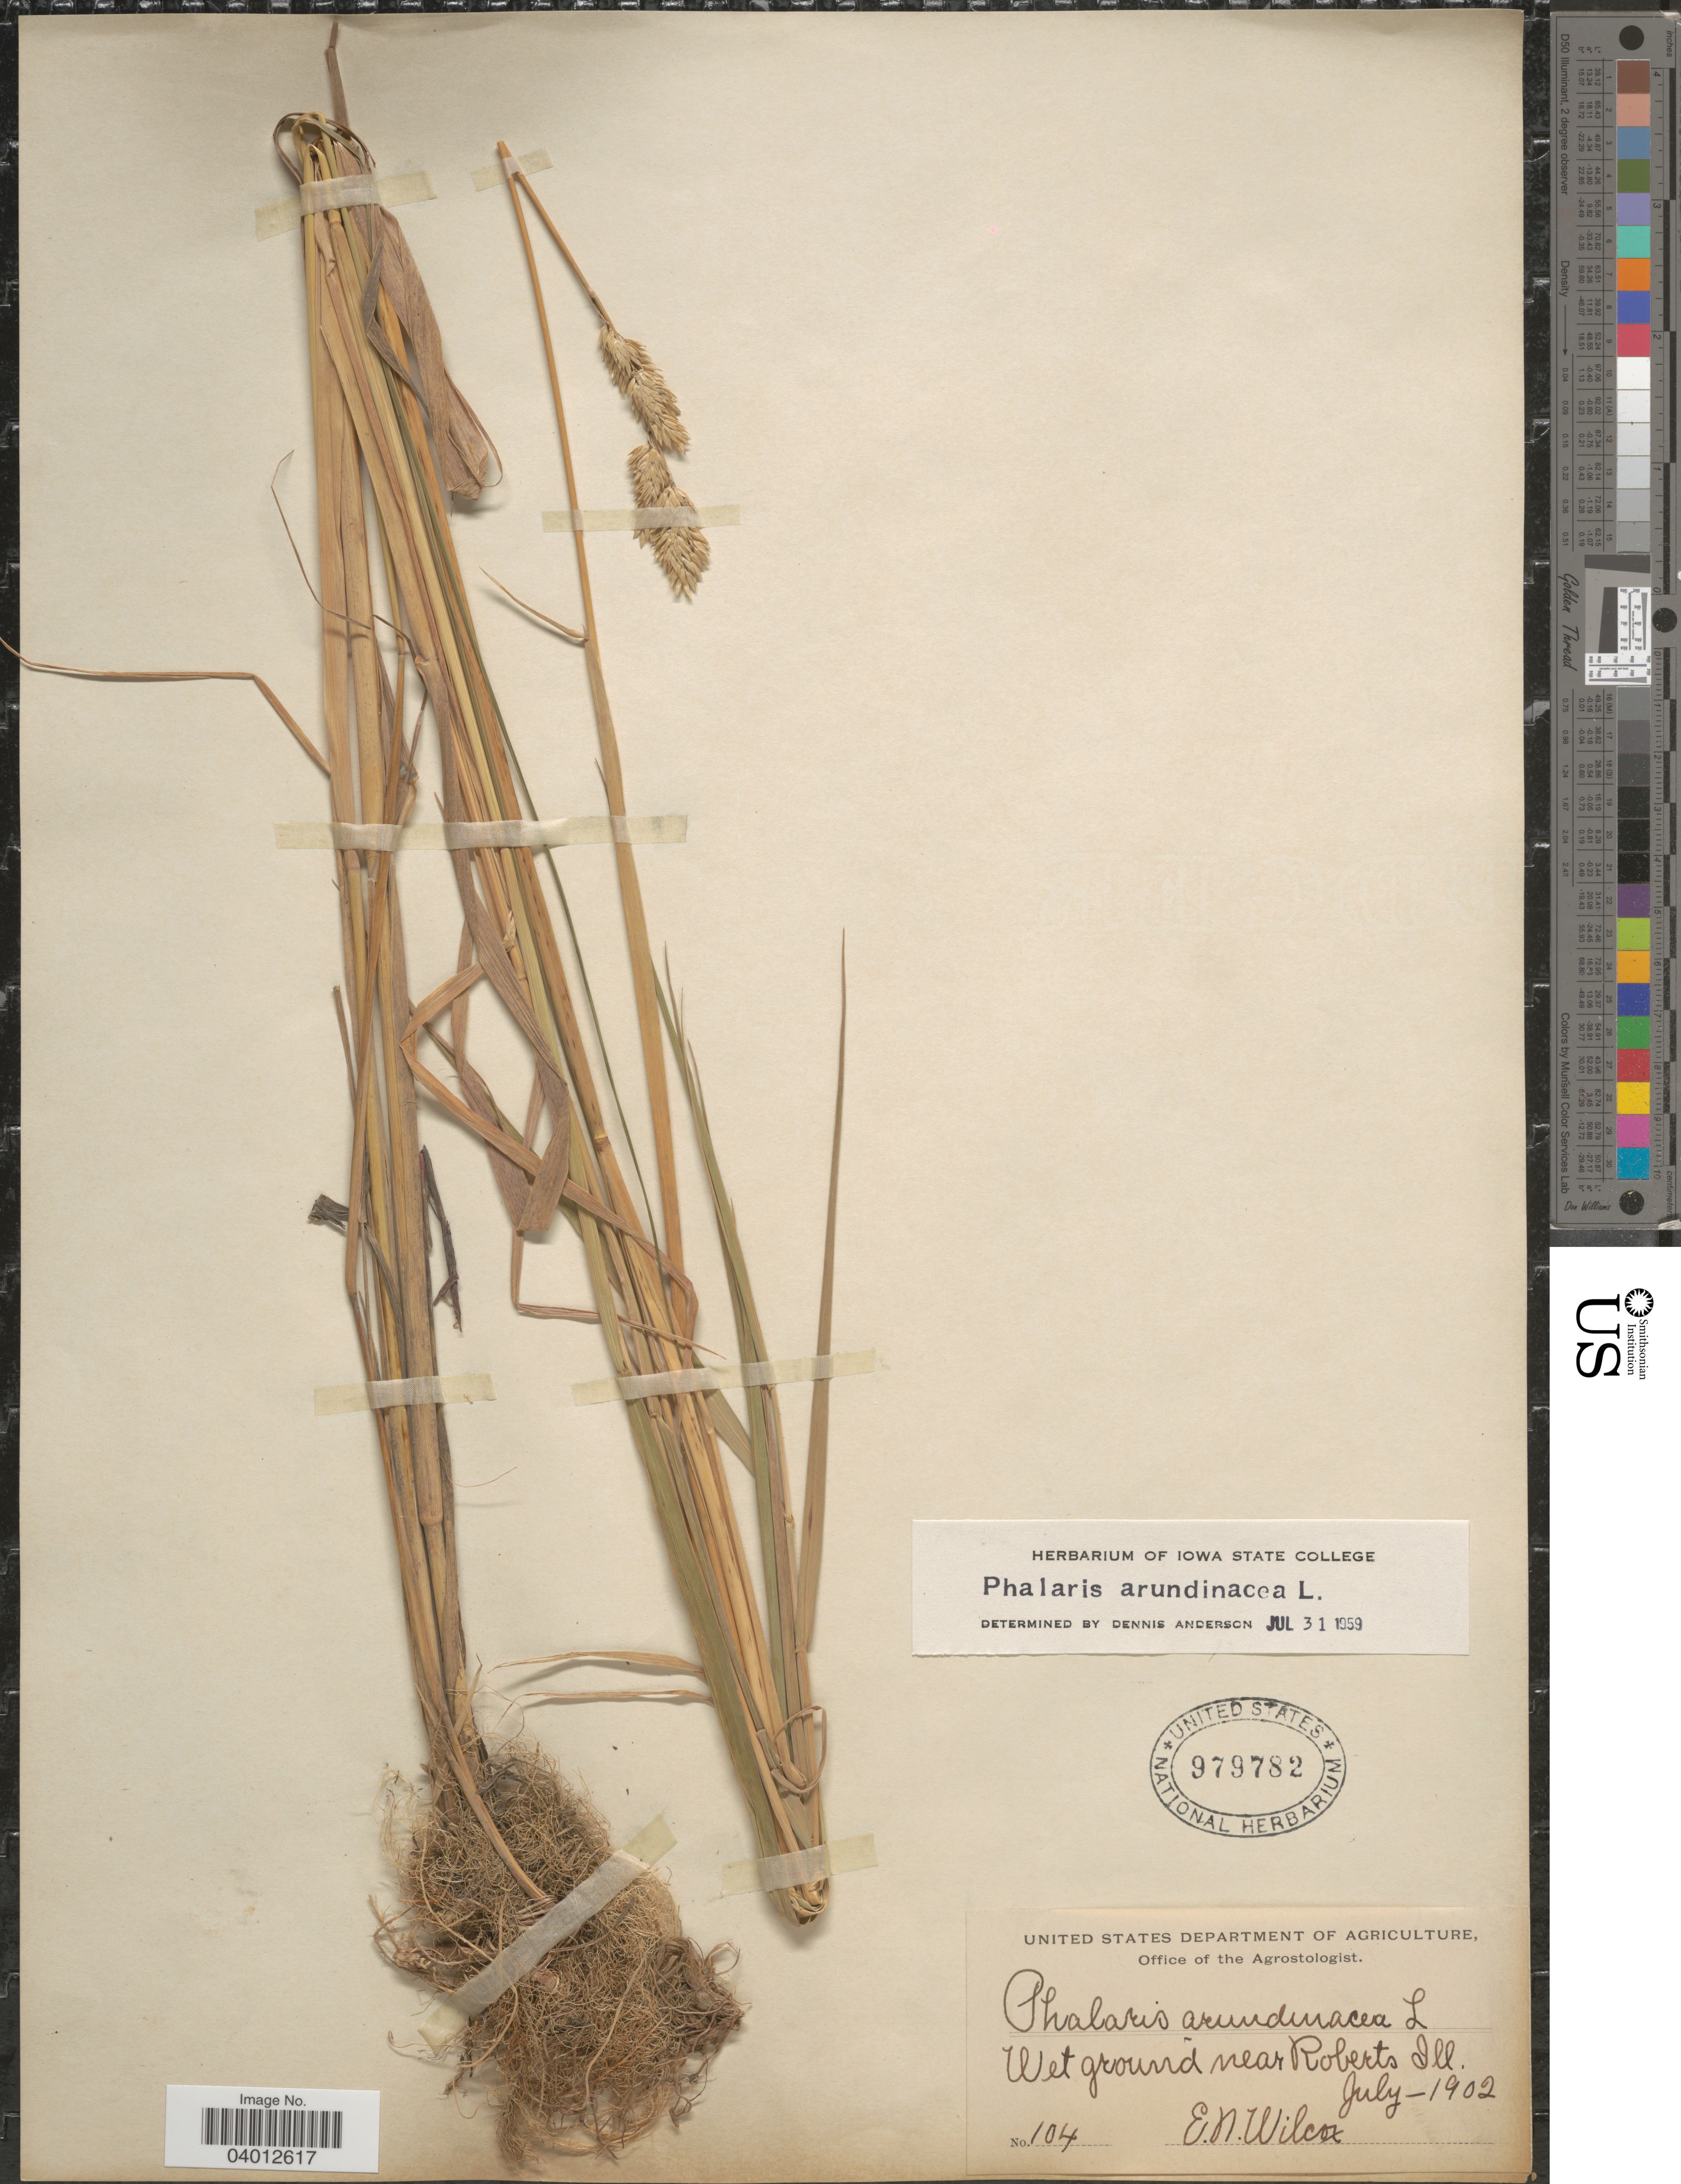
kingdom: Plantae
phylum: Tracheophyta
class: Liliopsida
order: Poales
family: Poaceae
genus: Phalaris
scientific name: Phalaris arundinacea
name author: L.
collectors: E. Wilcox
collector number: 104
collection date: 1902-07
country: United States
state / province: Illinois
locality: Near Roberts.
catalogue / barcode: US 979782